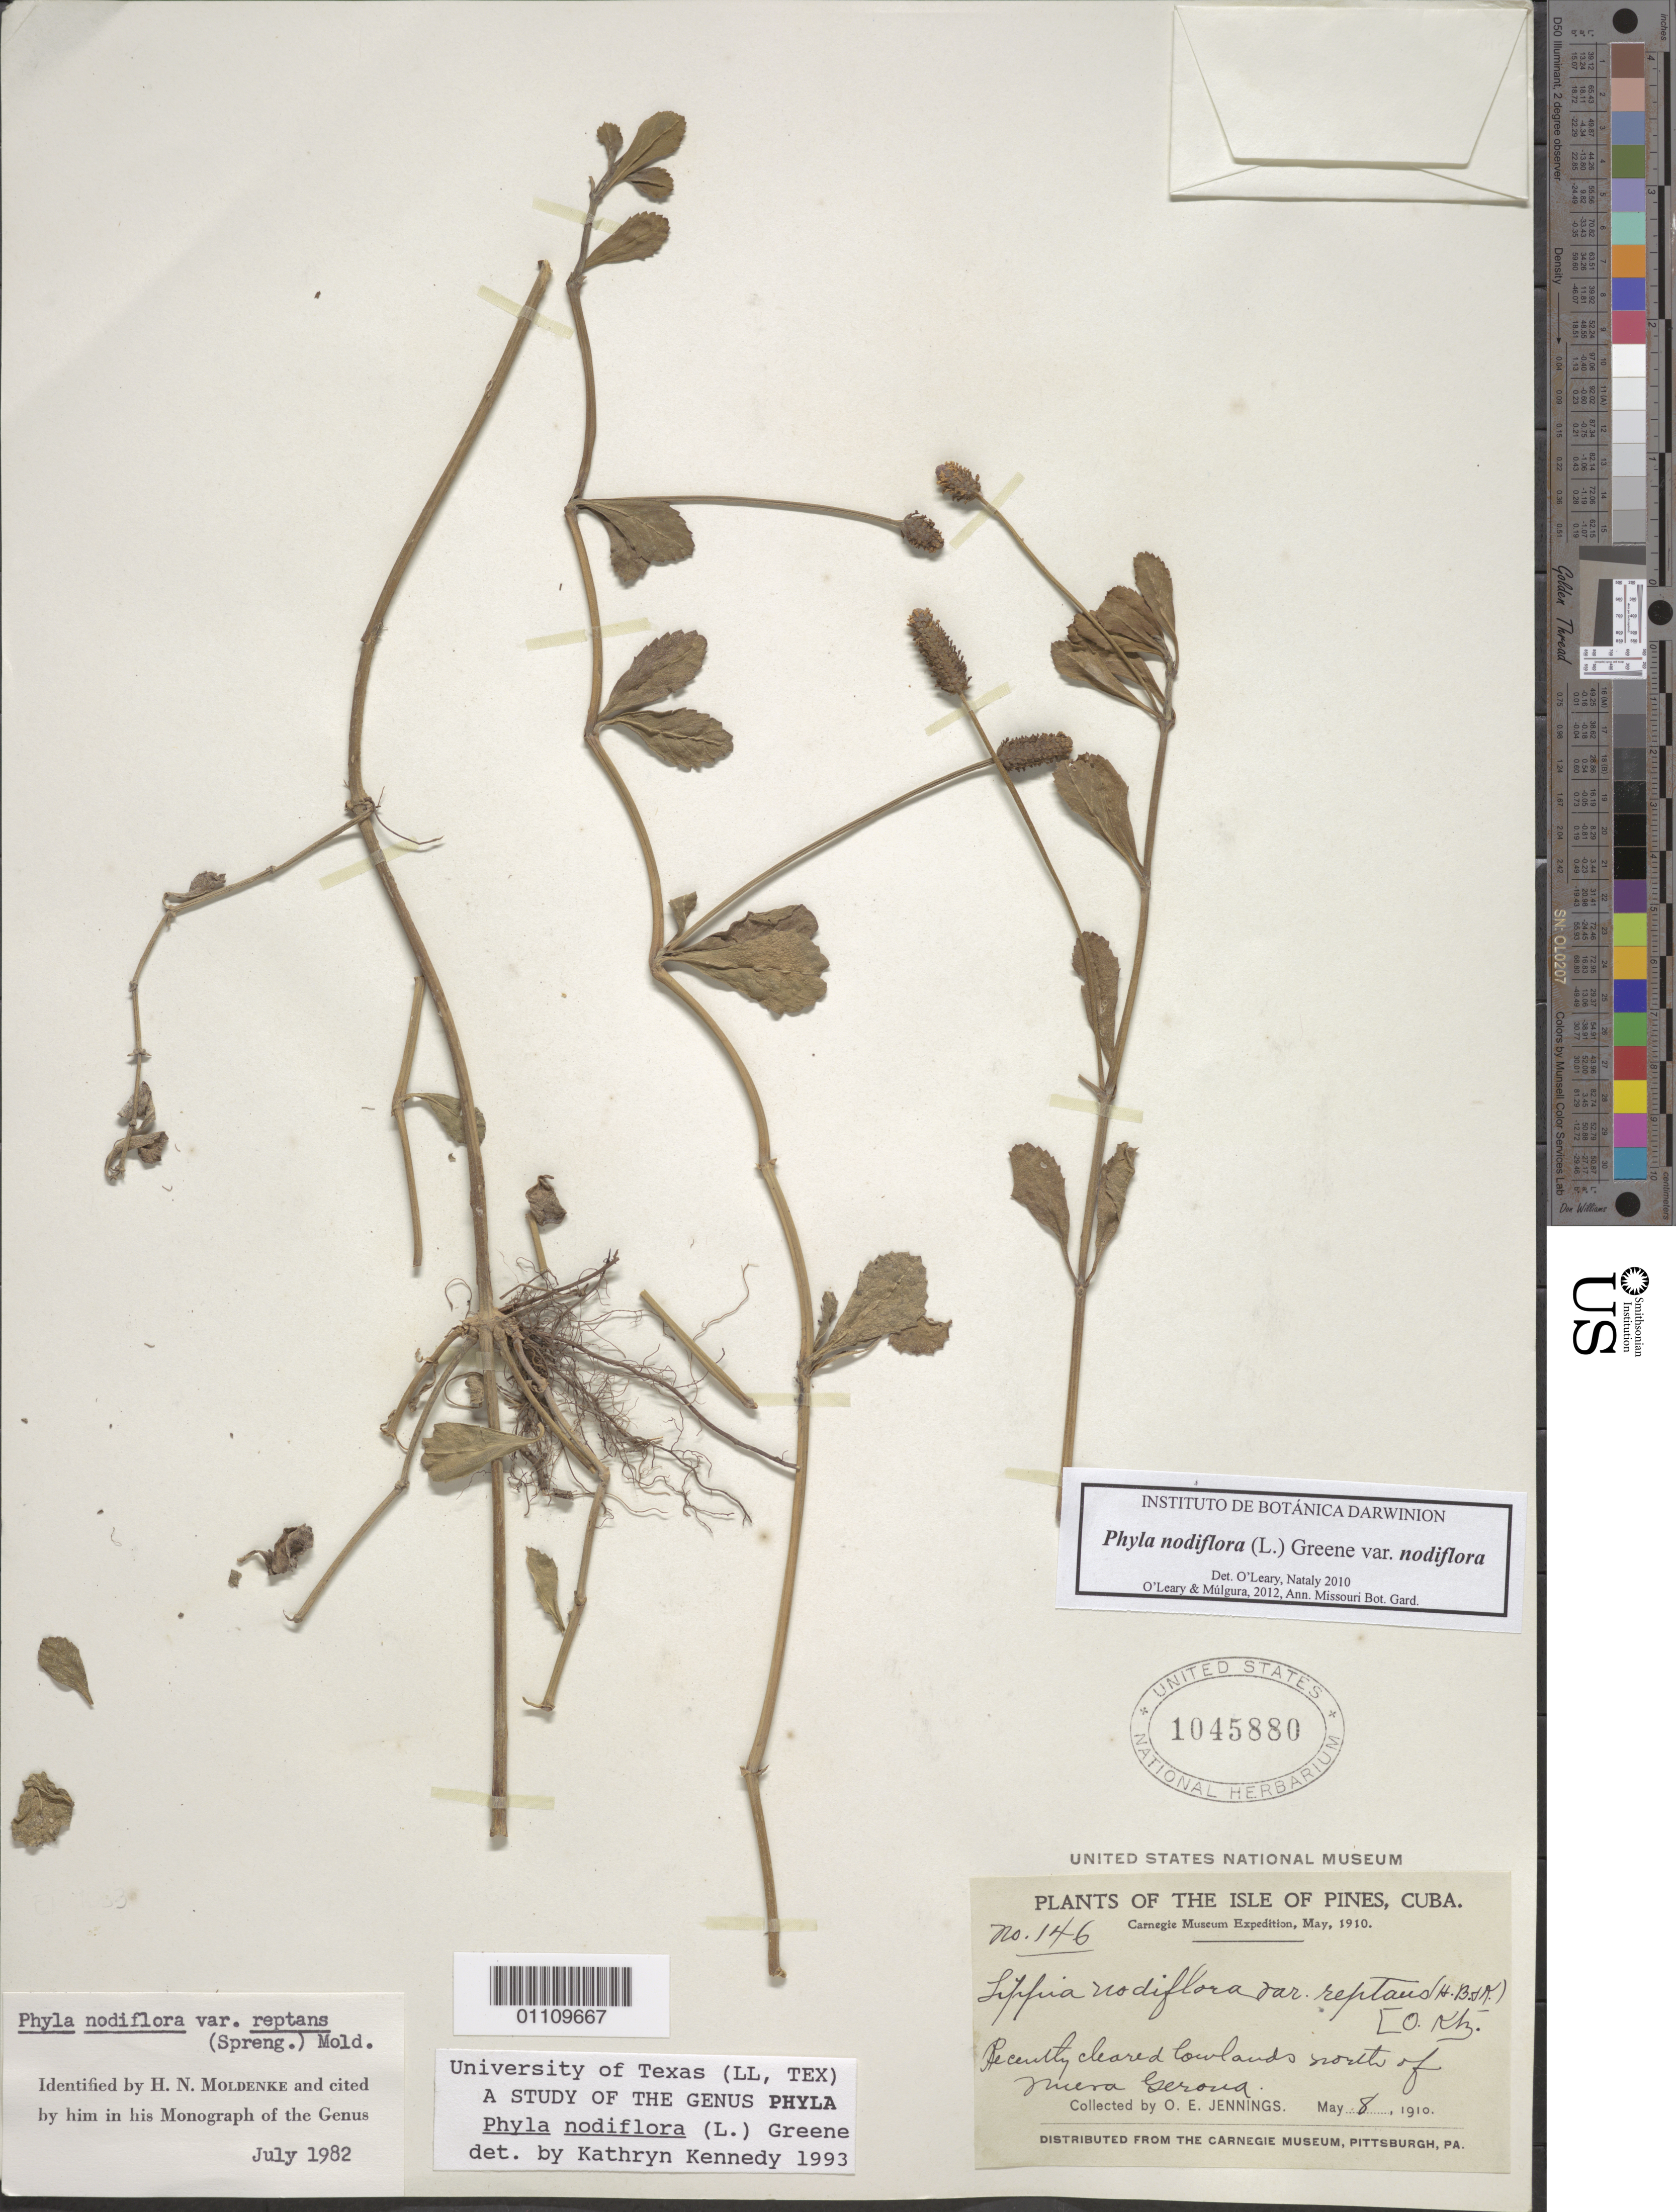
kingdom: Plantae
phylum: Tracheophyta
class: Magnoliopsida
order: Lamiales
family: Verbenaceae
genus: Phyla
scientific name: Phyla nodiflora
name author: (L.) Greene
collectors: O. E. Jennings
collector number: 146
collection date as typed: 08 May 1910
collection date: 1910-05-08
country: Cuba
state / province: Isla de La Juventud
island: Isla de la Juventud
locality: Nueva Gerona, N of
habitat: Recently cleared lands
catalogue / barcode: US 1045880